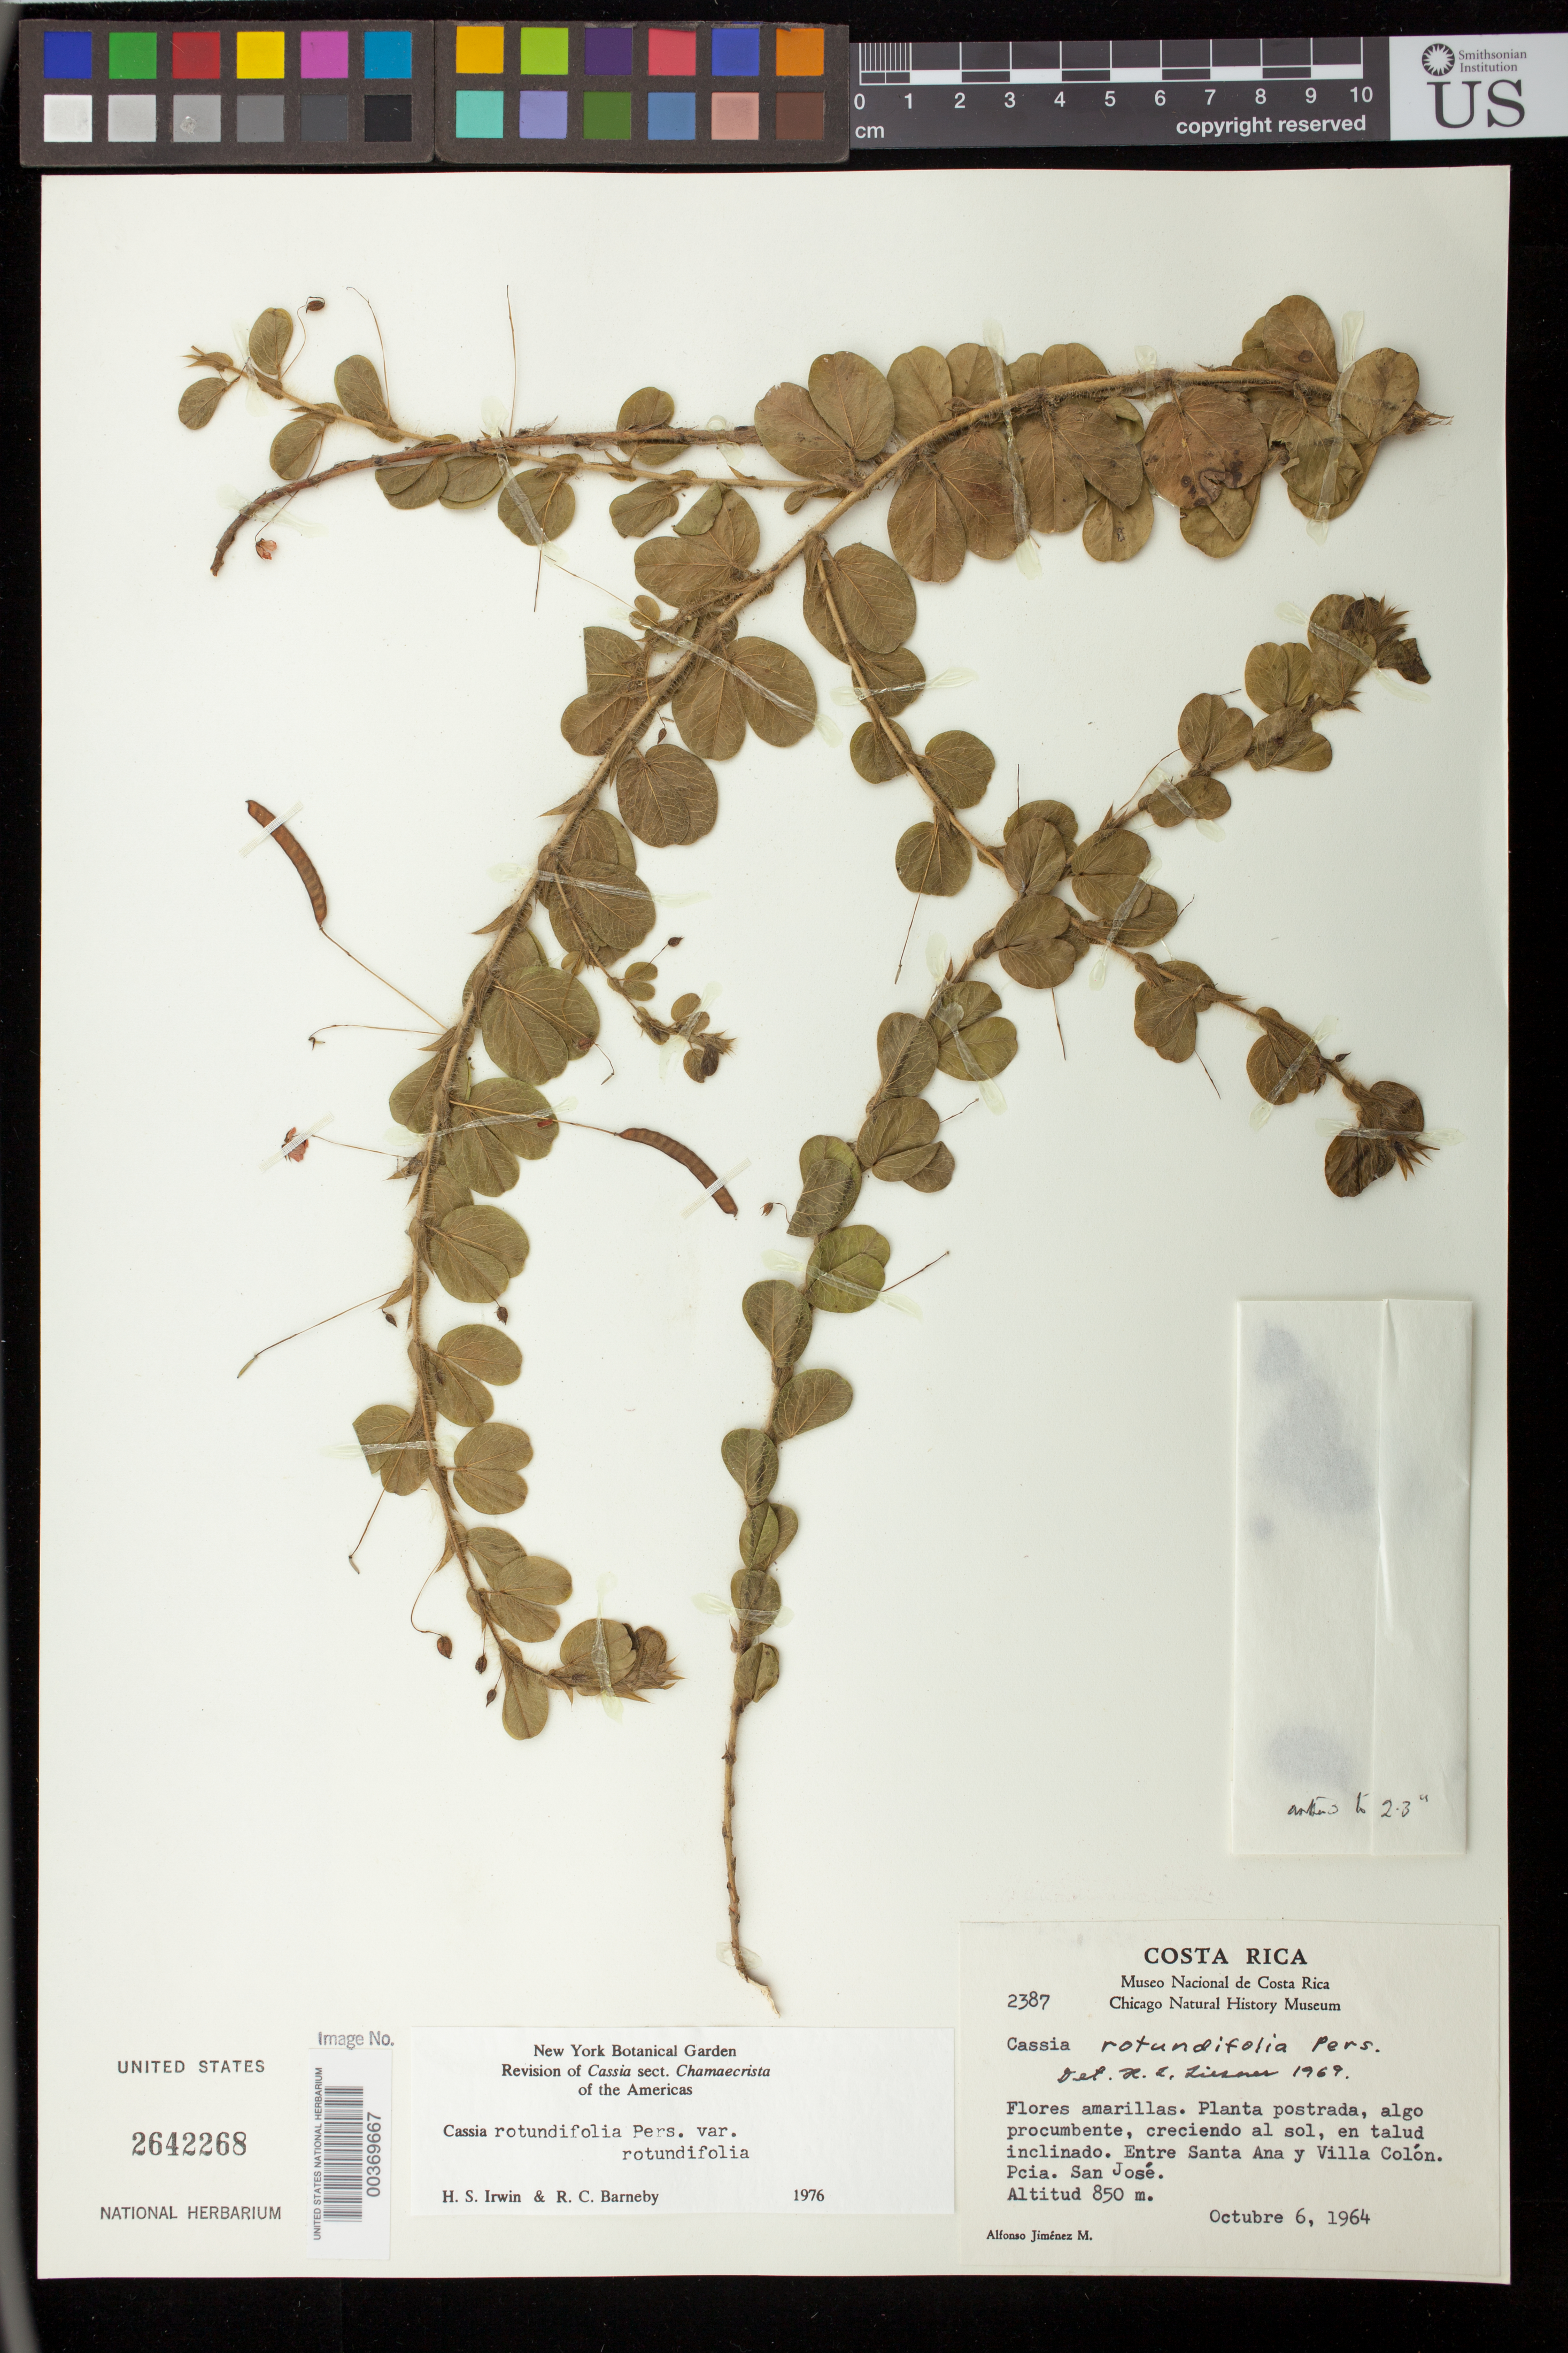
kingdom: Plantae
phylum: Tracheophyta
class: Magnoliopsida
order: Fabales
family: Fabaceae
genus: Chamaecrista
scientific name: Chamaecrista rotundifolia var. rotundifolia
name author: (Pers.) Greene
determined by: Irwin, Howard S.; Barneby, R. C.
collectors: A. Jiménez M.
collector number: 2387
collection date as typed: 06 Oct 1964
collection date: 1964-10-06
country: Costa Rica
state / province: San José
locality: Entre santa ana y villa colon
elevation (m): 850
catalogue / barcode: US 2642268